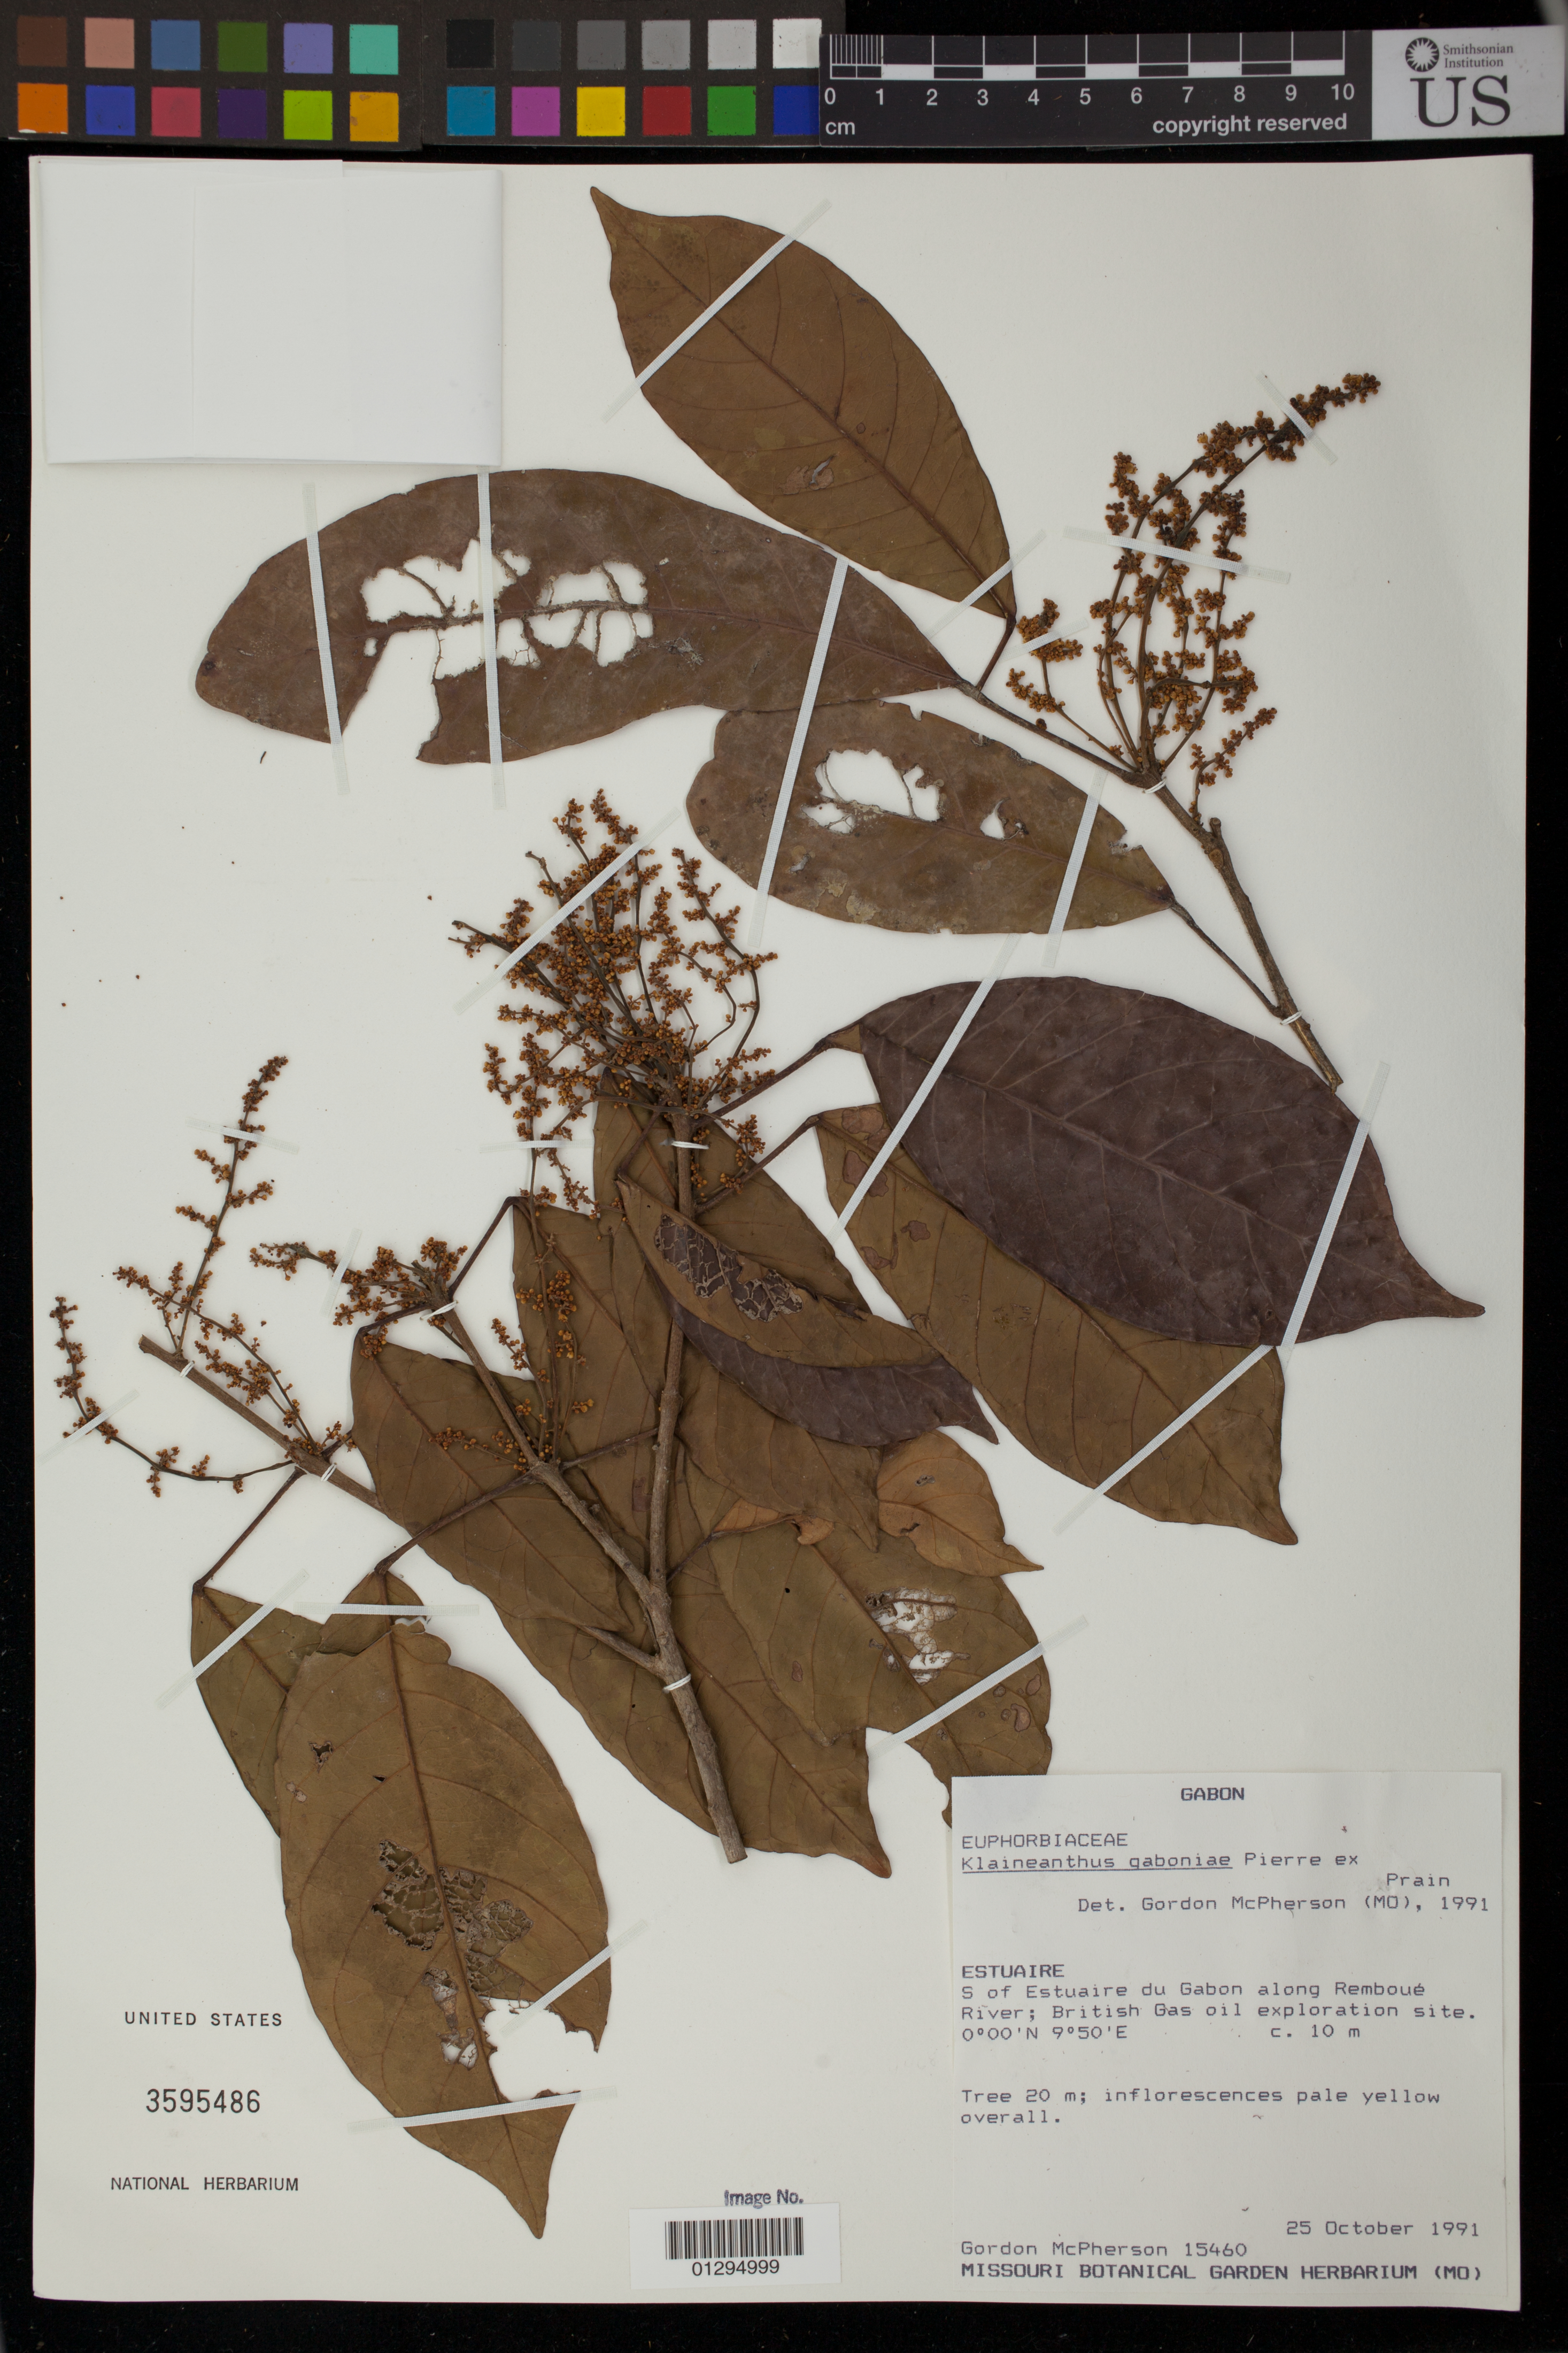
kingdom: Plantae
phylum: Tracheophyta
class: Magnoliopsida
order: Malpighiales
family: Euphorbiaceae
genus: Klaineanthus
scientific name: Klaineanthus gaboniae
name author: Pierre ex Prain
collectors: G. D. McPherson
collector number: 15460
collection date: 1991-10-25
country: Gabon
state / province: Estuaire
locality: South of Estuaire du Gabon along Remboué River; British Gas oil exploration site.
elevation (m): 10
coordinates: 0°00'N, 9°50'E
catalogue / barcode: US 3595486